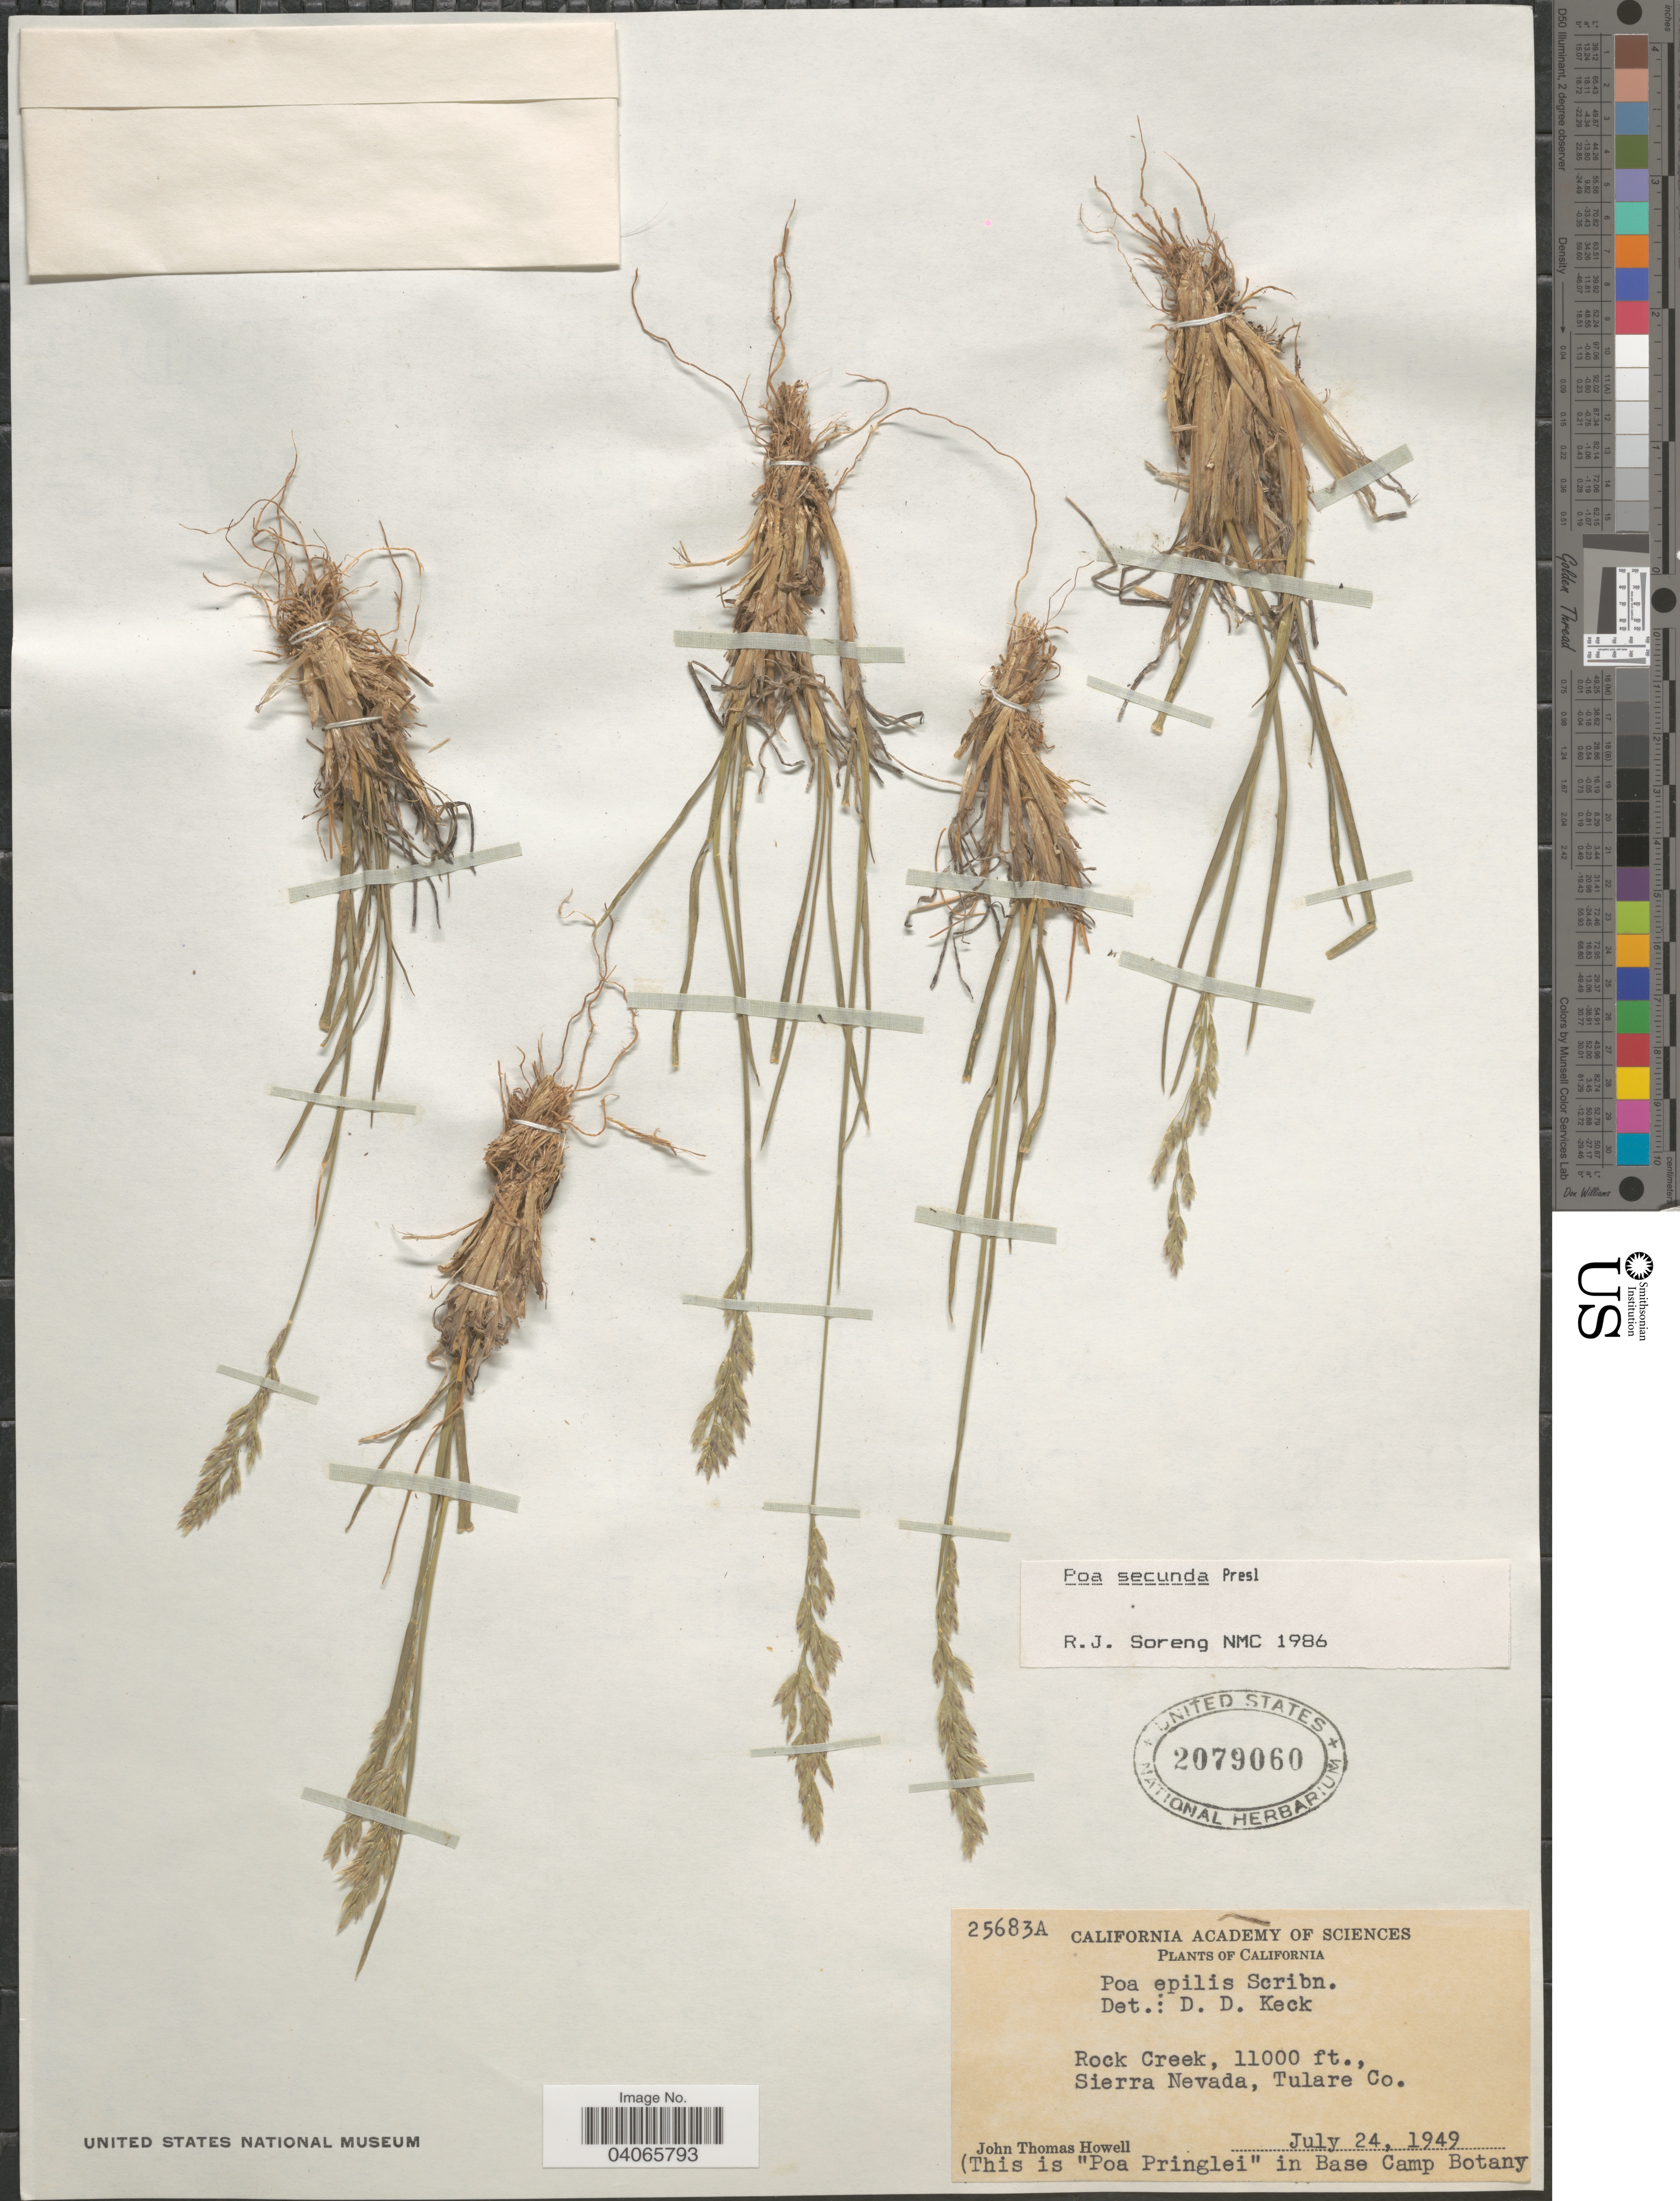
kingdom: Plantae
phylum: Tracheophyta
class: Liliopsida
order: Poales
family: Poaceae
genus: Poa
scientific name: Poa secunda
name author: J. Presl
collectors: J. T. Howell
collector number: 25683A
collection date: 1949-07-24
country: United States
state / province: California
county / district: Tulare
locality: Rock Creek, Sierra Nevada, Tulare Co.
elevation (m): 3353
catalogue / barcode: US 2079060